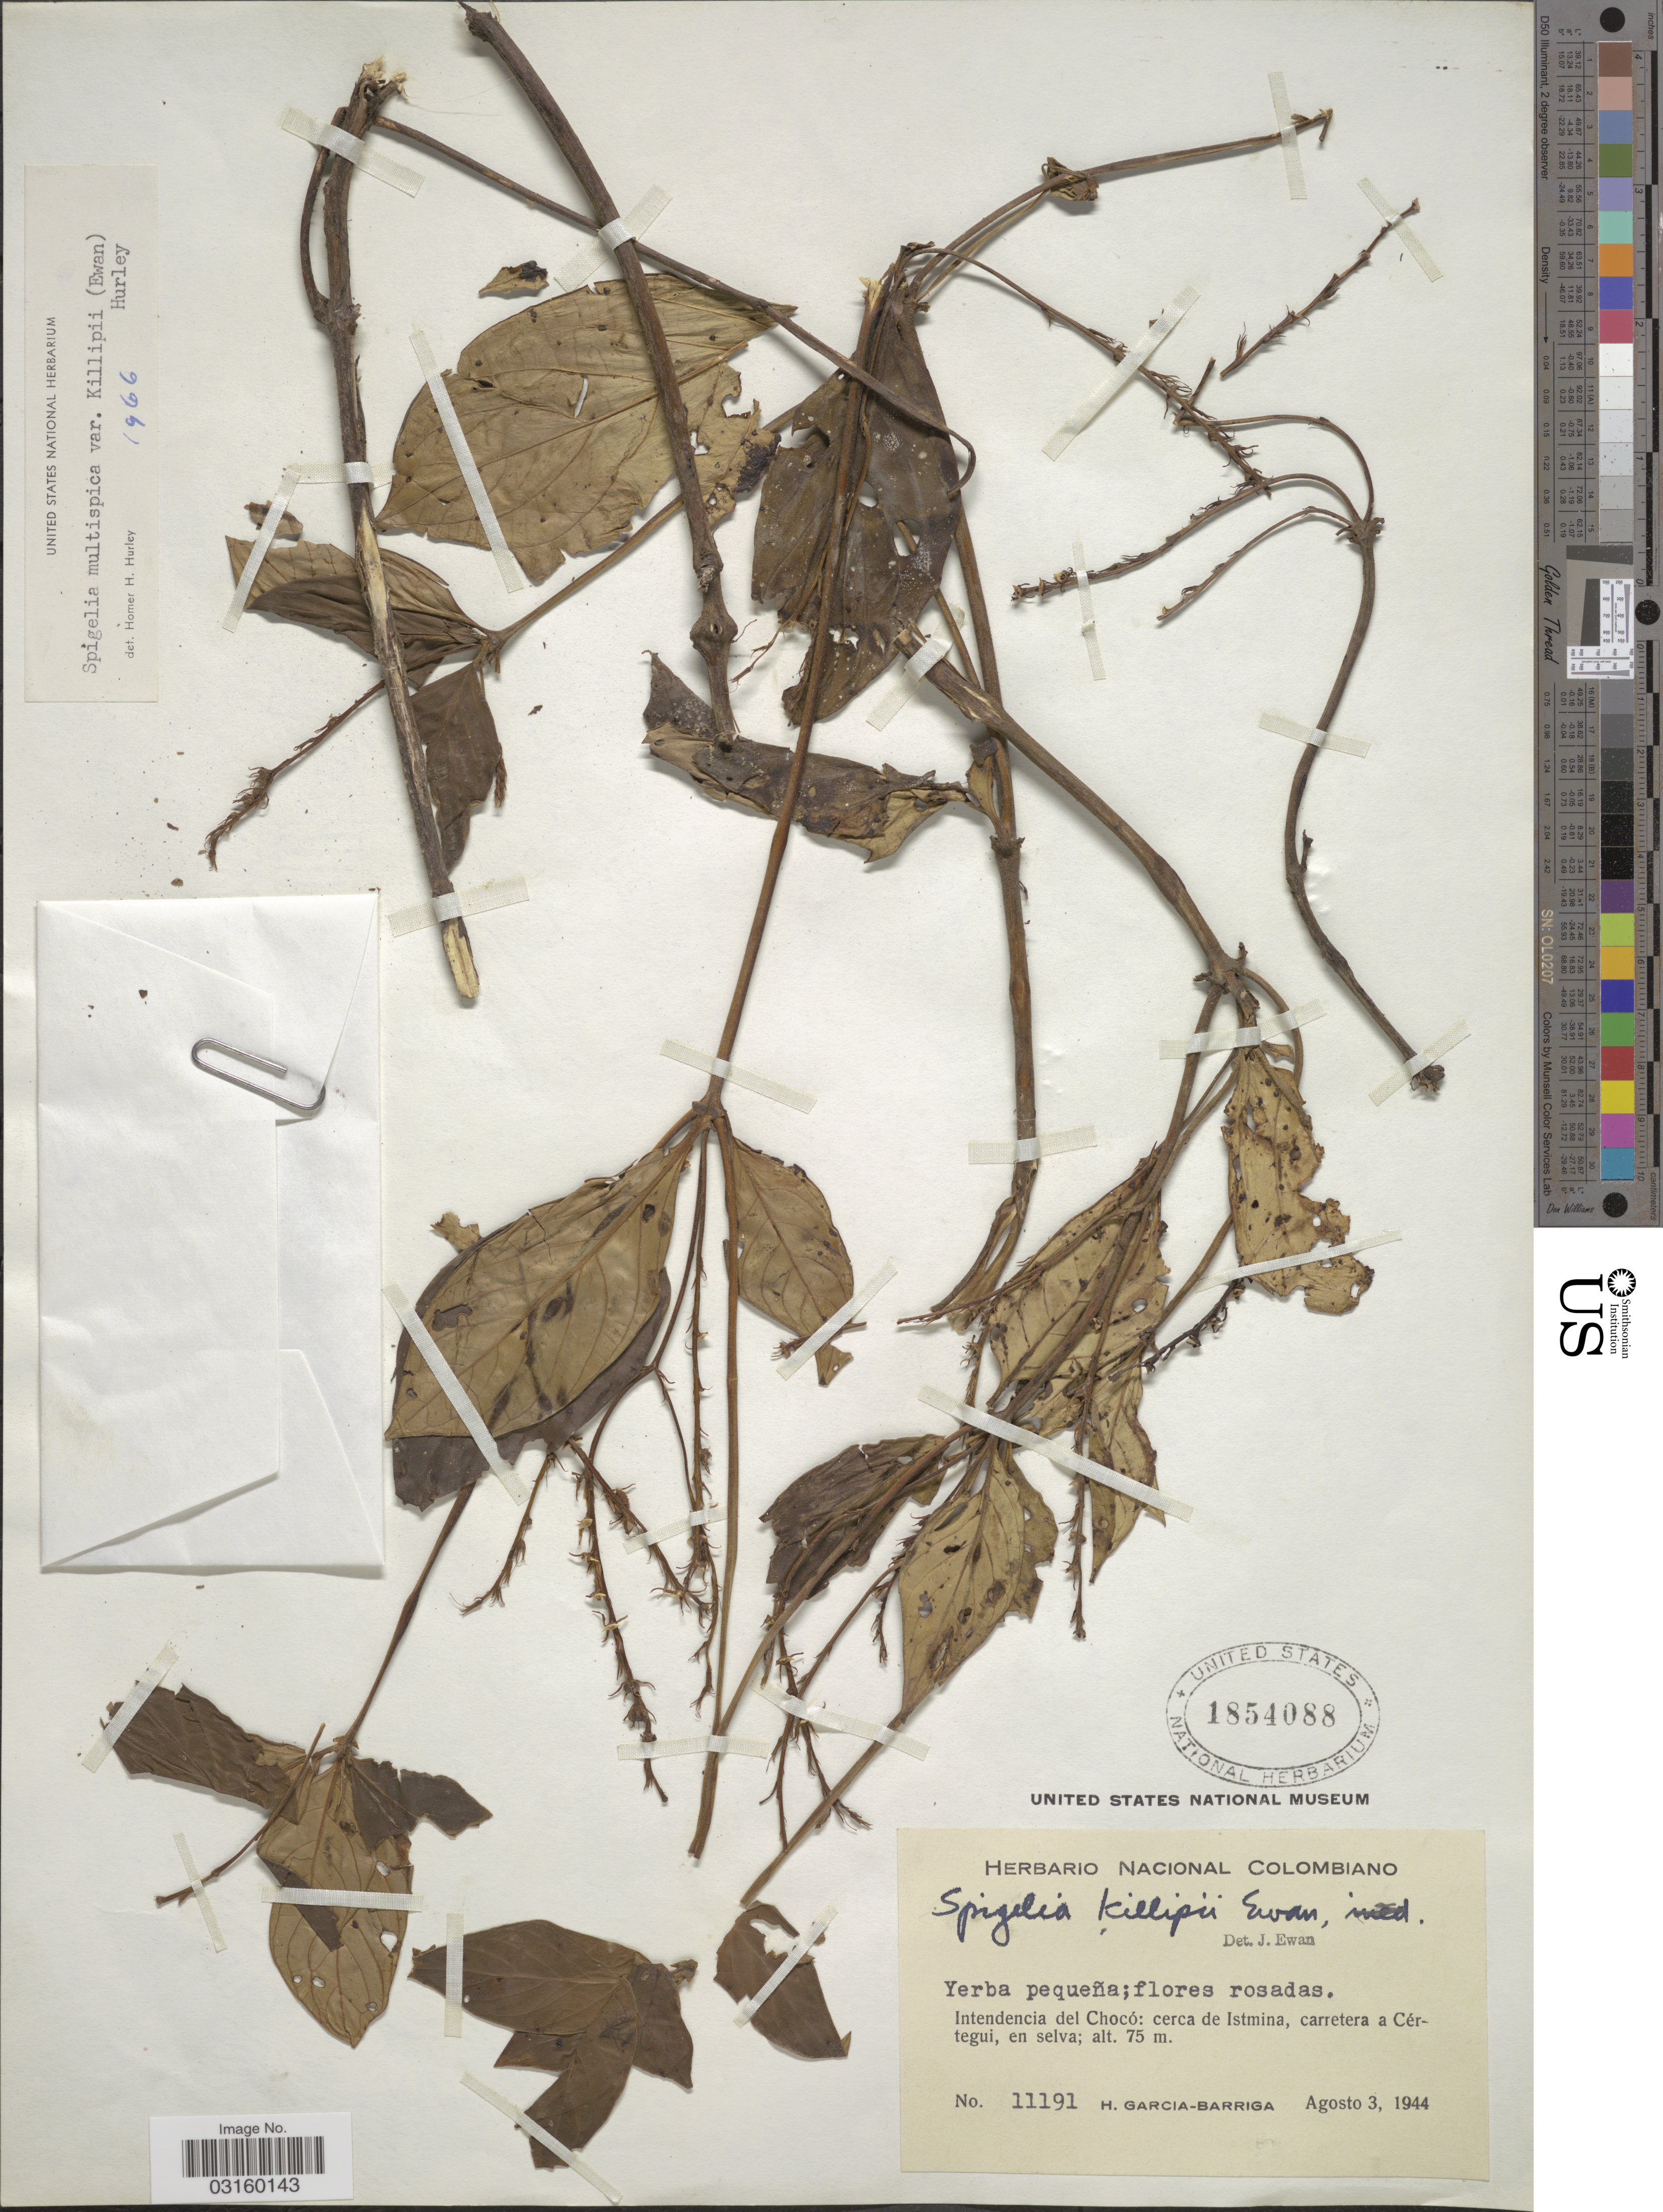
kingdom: Plantae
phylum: Tracheophyta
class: Magnoliopsida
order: Gentianales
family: Loganiaceae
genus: Spigelia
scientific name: Spigelia hamelioides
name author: Kunth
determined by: Islas-Hernández, Carla Sofia, (MEXU), Instituto de Biologia, UNAM (MEXICO)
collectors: H. García Barriga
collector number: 11191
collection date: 1944-08-03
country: Colombia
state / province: Chocó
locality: Intendencia del Chocó: cerca de Istmina, carretera a Cértegui.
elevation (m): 75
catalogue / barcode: US 1854088